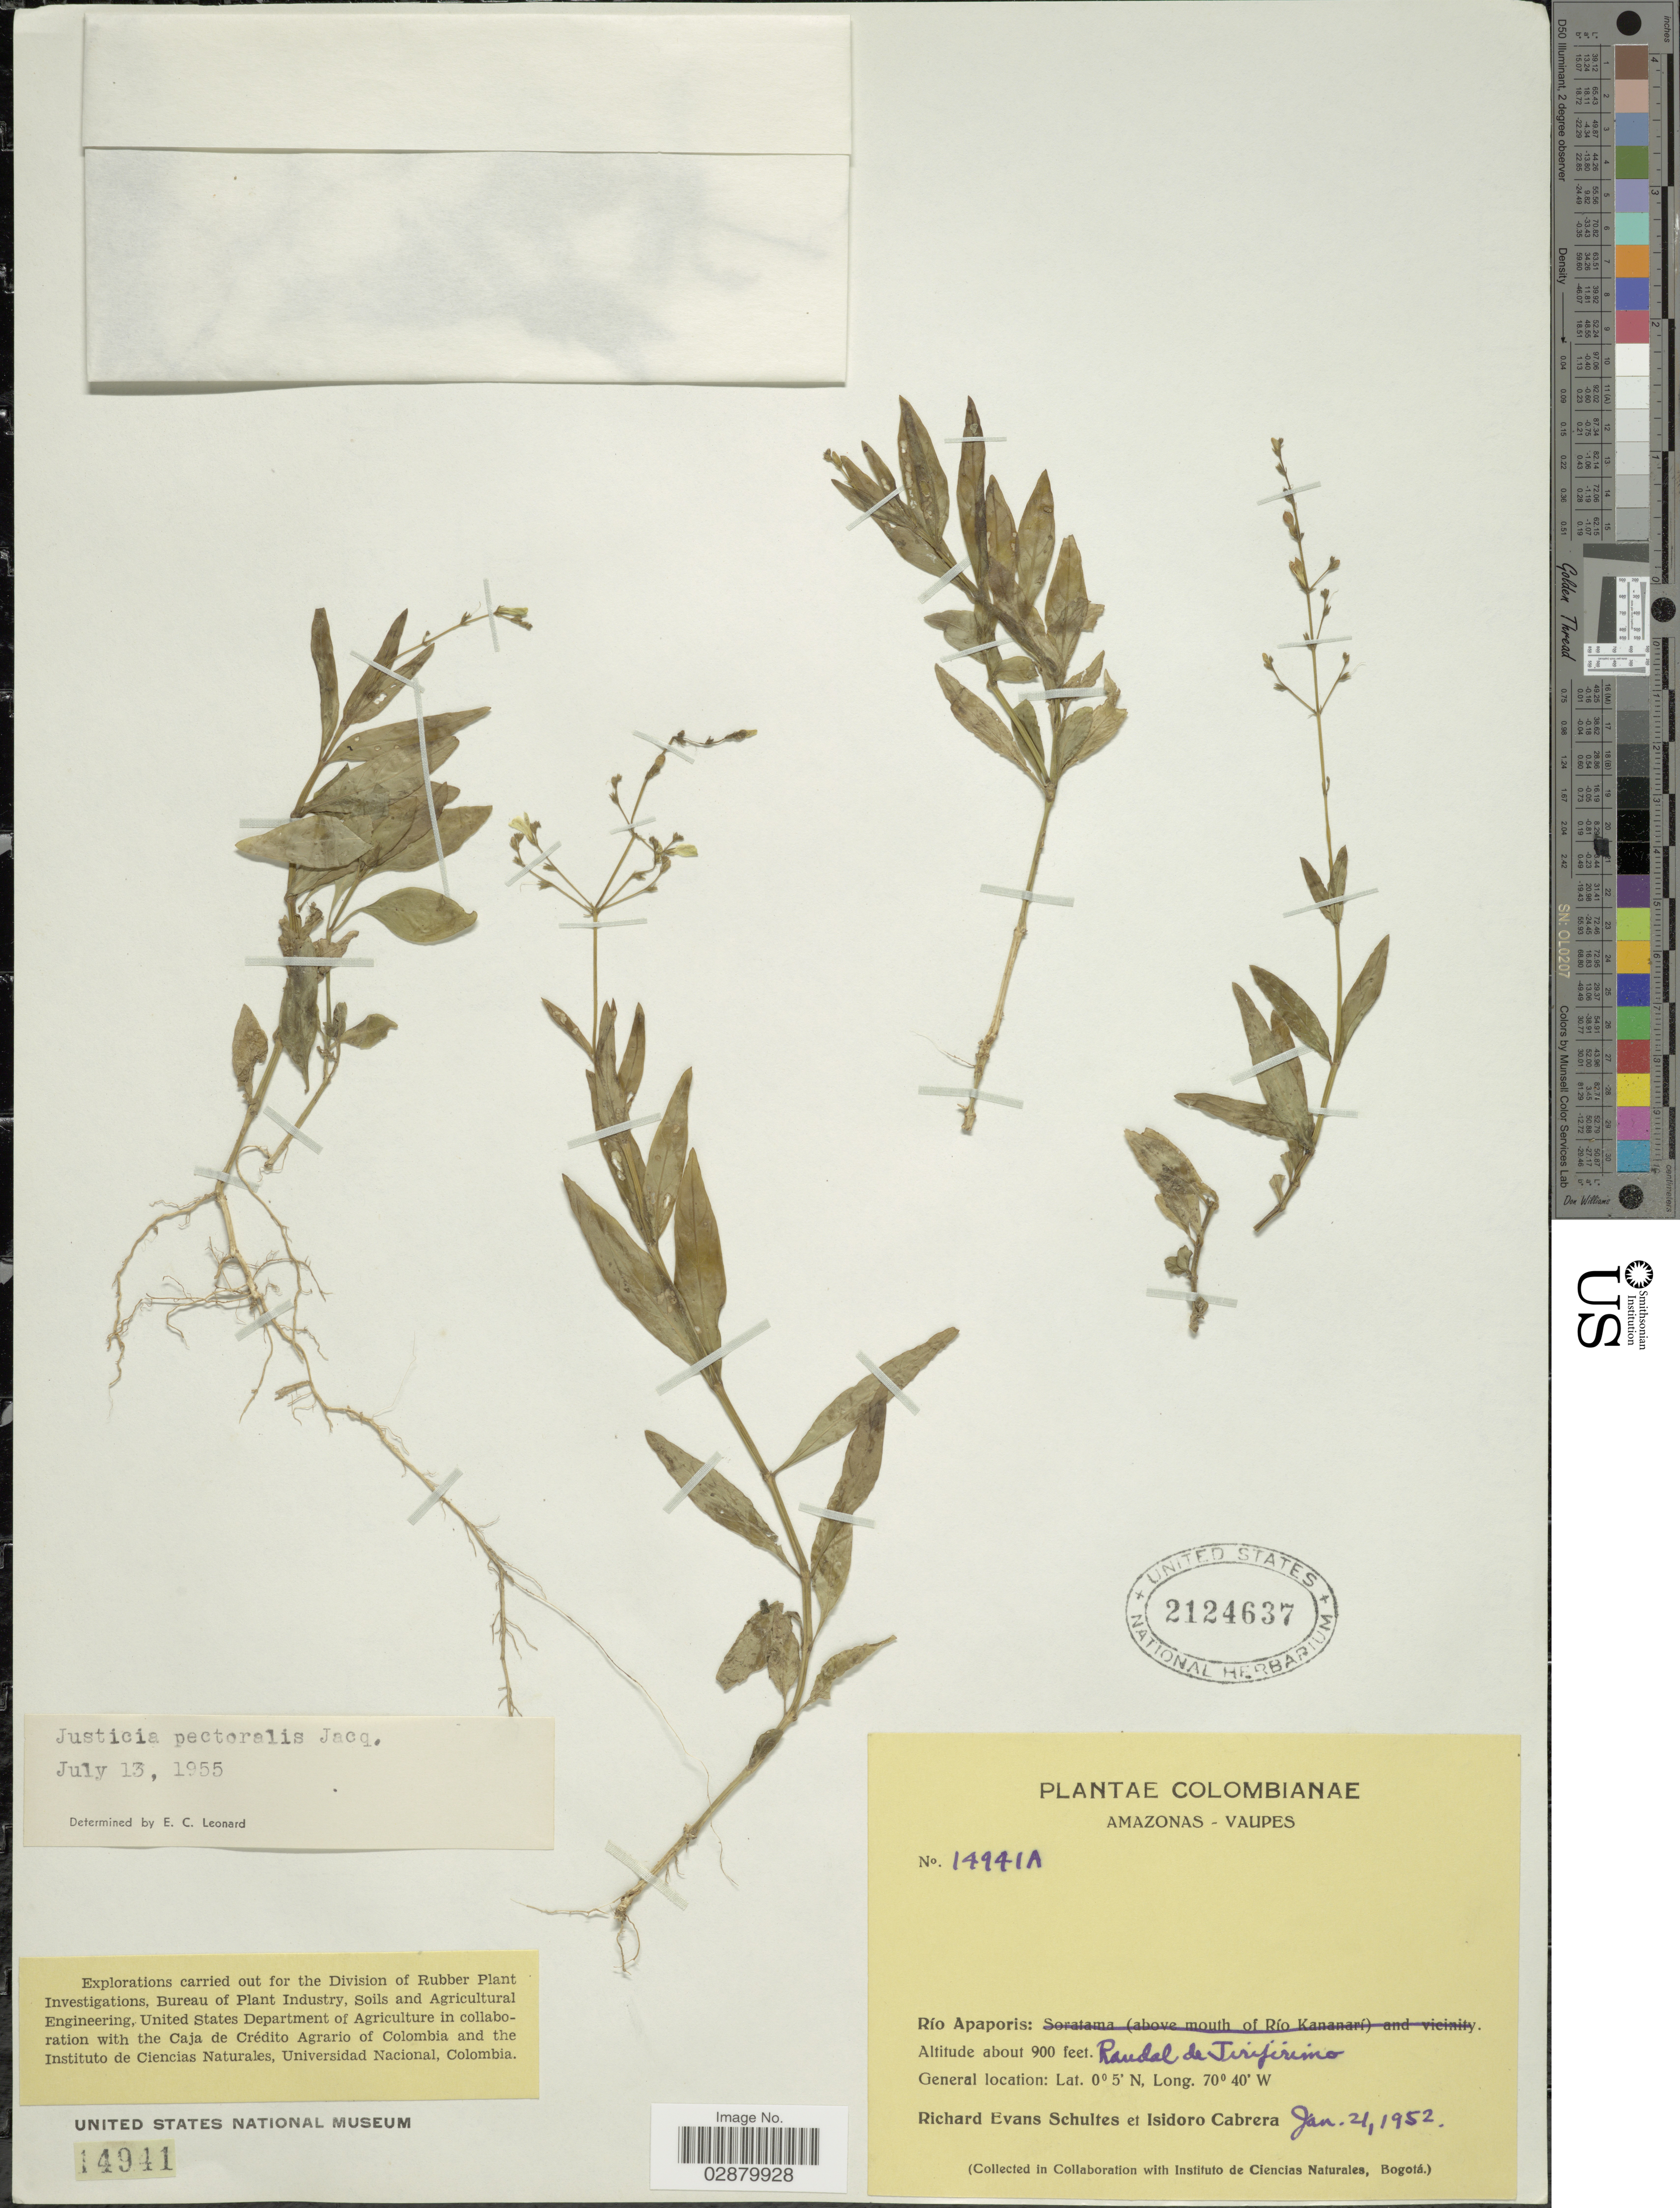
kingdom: Plantae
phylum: Tracheophyta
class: Magnoliopsida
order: Lamiales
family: Acanthaceae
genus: Justicia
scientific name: Justicia pectoralis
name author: Jacq.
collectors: R. E. Schultes & I. Cabrera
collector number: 14941A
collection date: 1952-01-21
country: Colombia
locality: Amazonas-Vaupes. Río Apaporis: Randal de Jirijirimo.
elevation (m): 274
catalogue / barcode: US 2124637